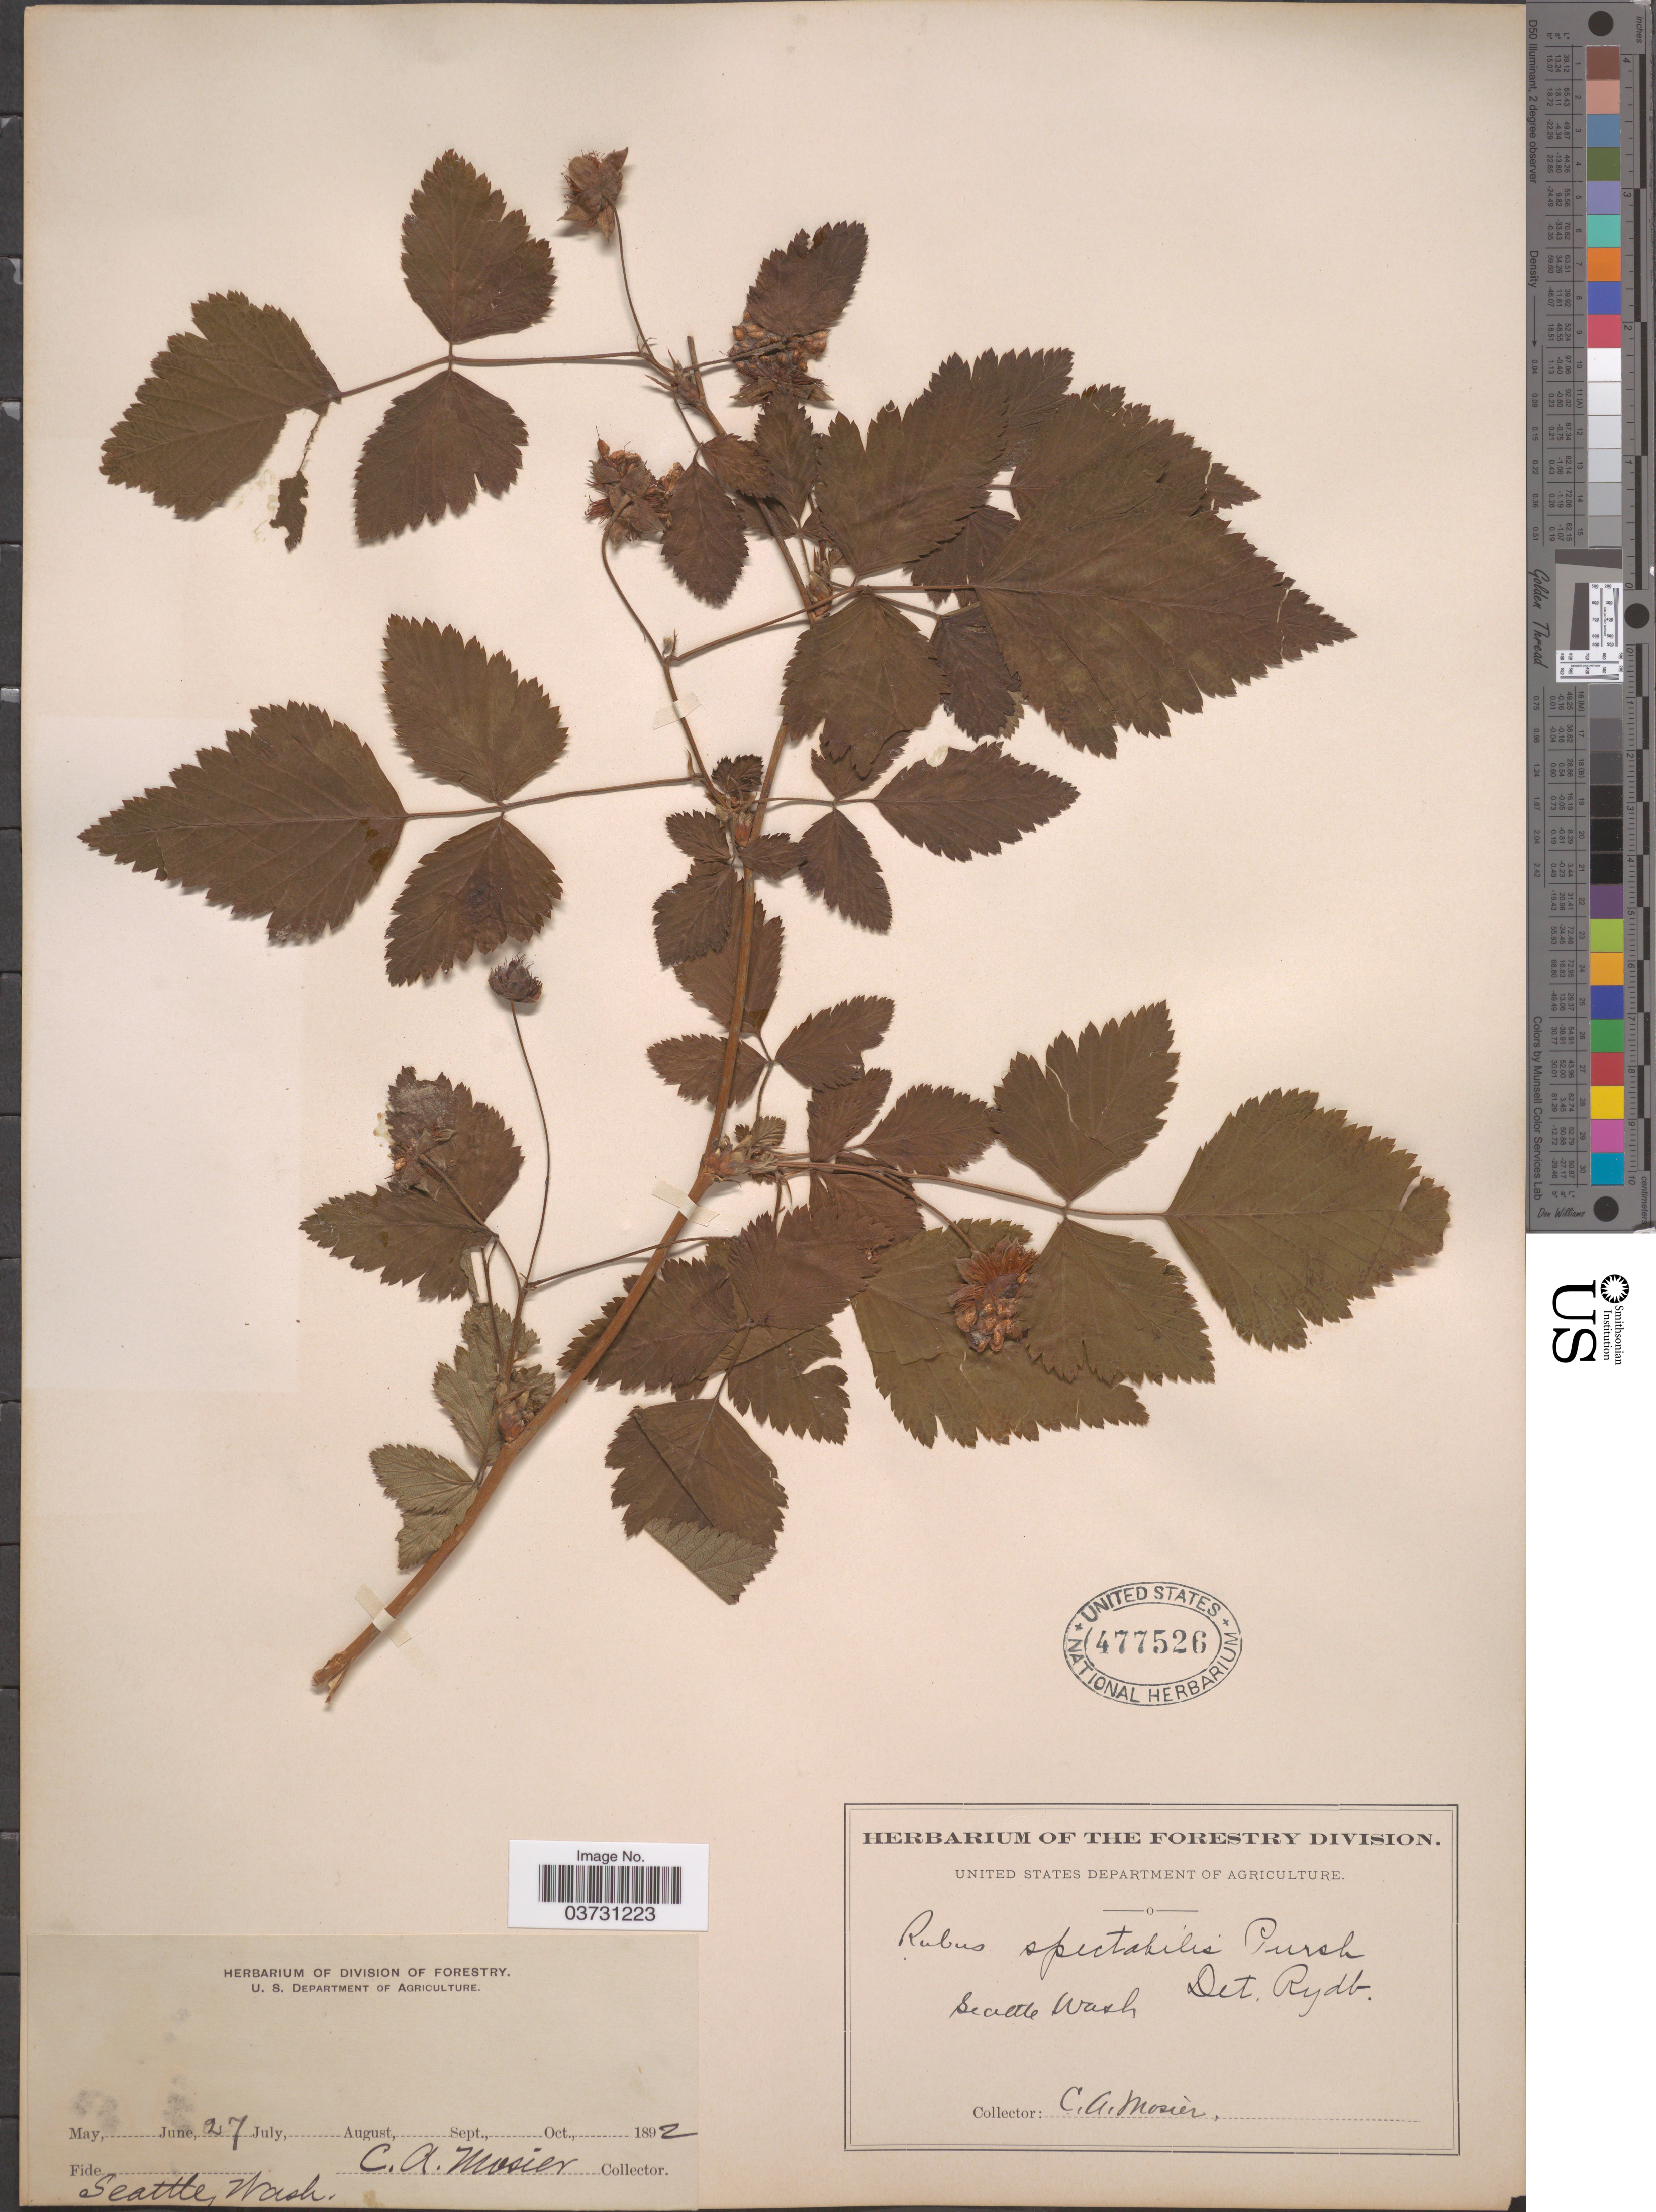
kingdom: Plantae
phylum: Tracheophyta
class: Magnoliopsida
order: Rosales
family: Rosaceae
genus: Rubus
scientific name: Rubus spectabilis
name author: Pursh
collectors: C. A. Mosier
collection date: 1892-06-27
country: United States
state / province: Washington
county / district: King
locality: Seattle.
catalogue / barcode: US 477526